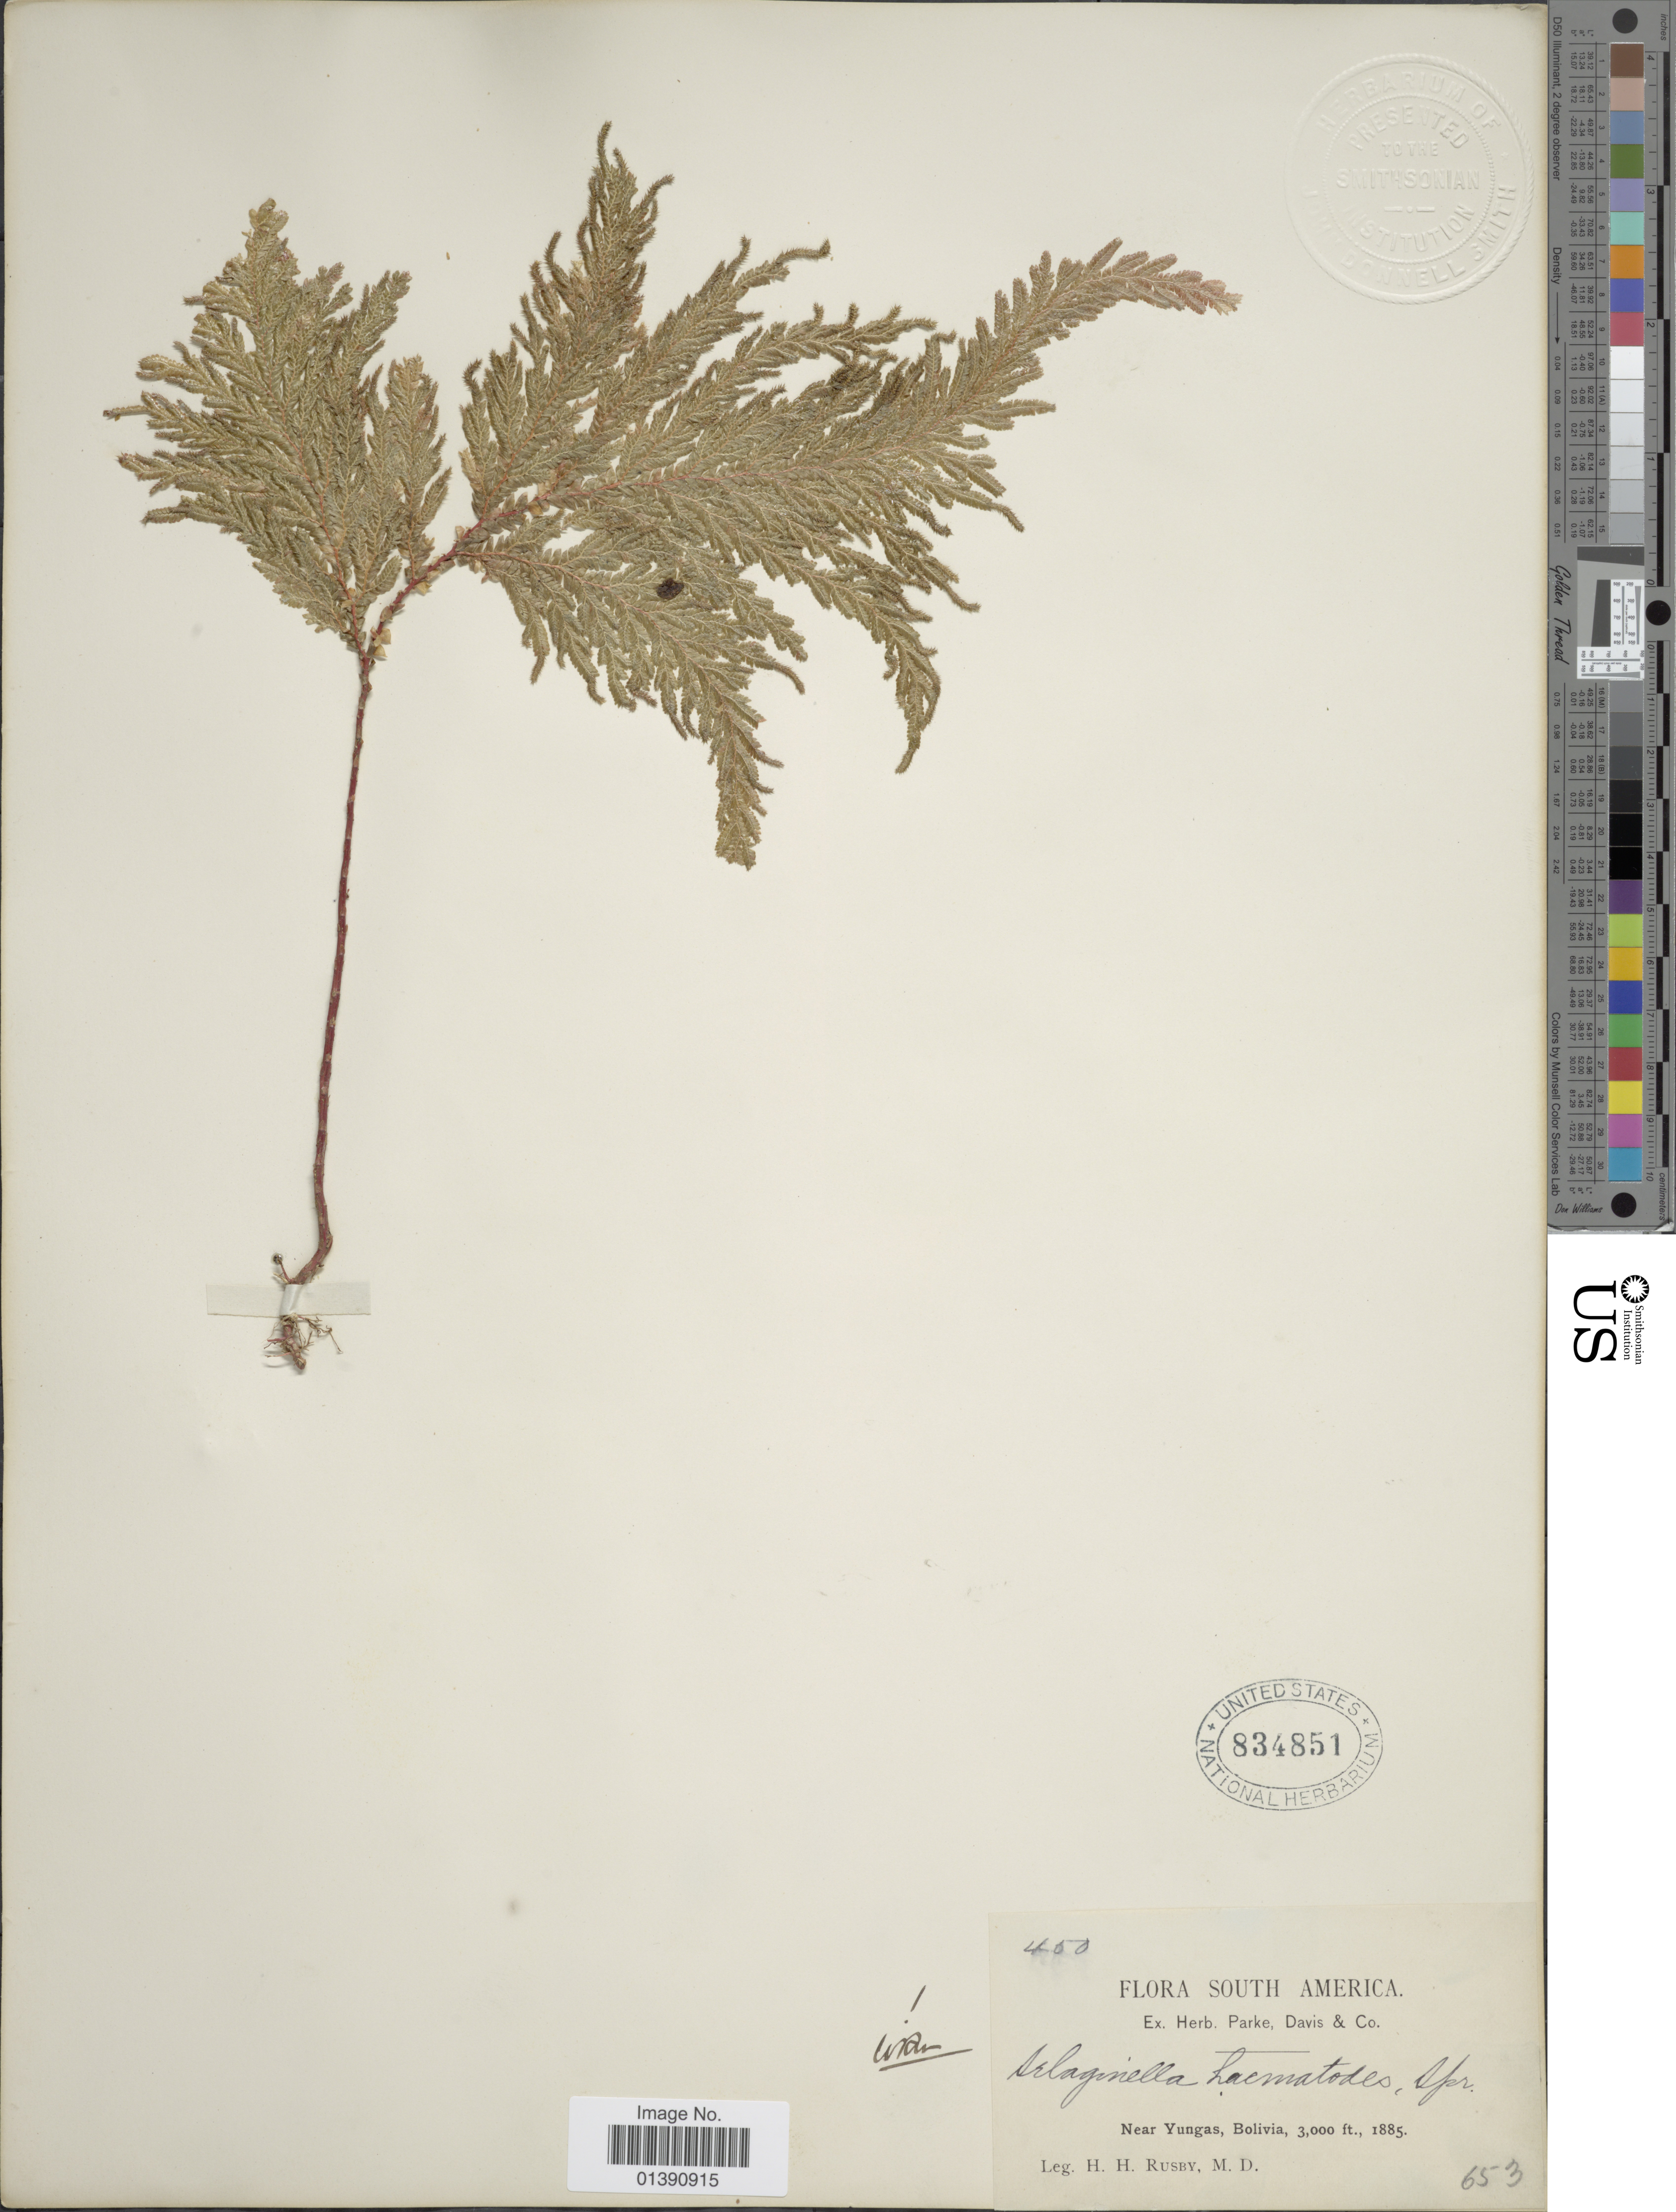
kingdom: Plantae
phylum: Tracheophyta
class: Lycopodiopsida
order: Selaginellales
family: Selaginellaceae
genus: Selaginella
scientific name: Selaginella haematodes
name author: (Kunze) Spring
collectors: H. H. Rusby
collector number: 450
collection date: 1885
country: Bolivia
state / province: La Paz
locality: Near Yungas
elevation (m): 914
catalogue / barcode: US 834851